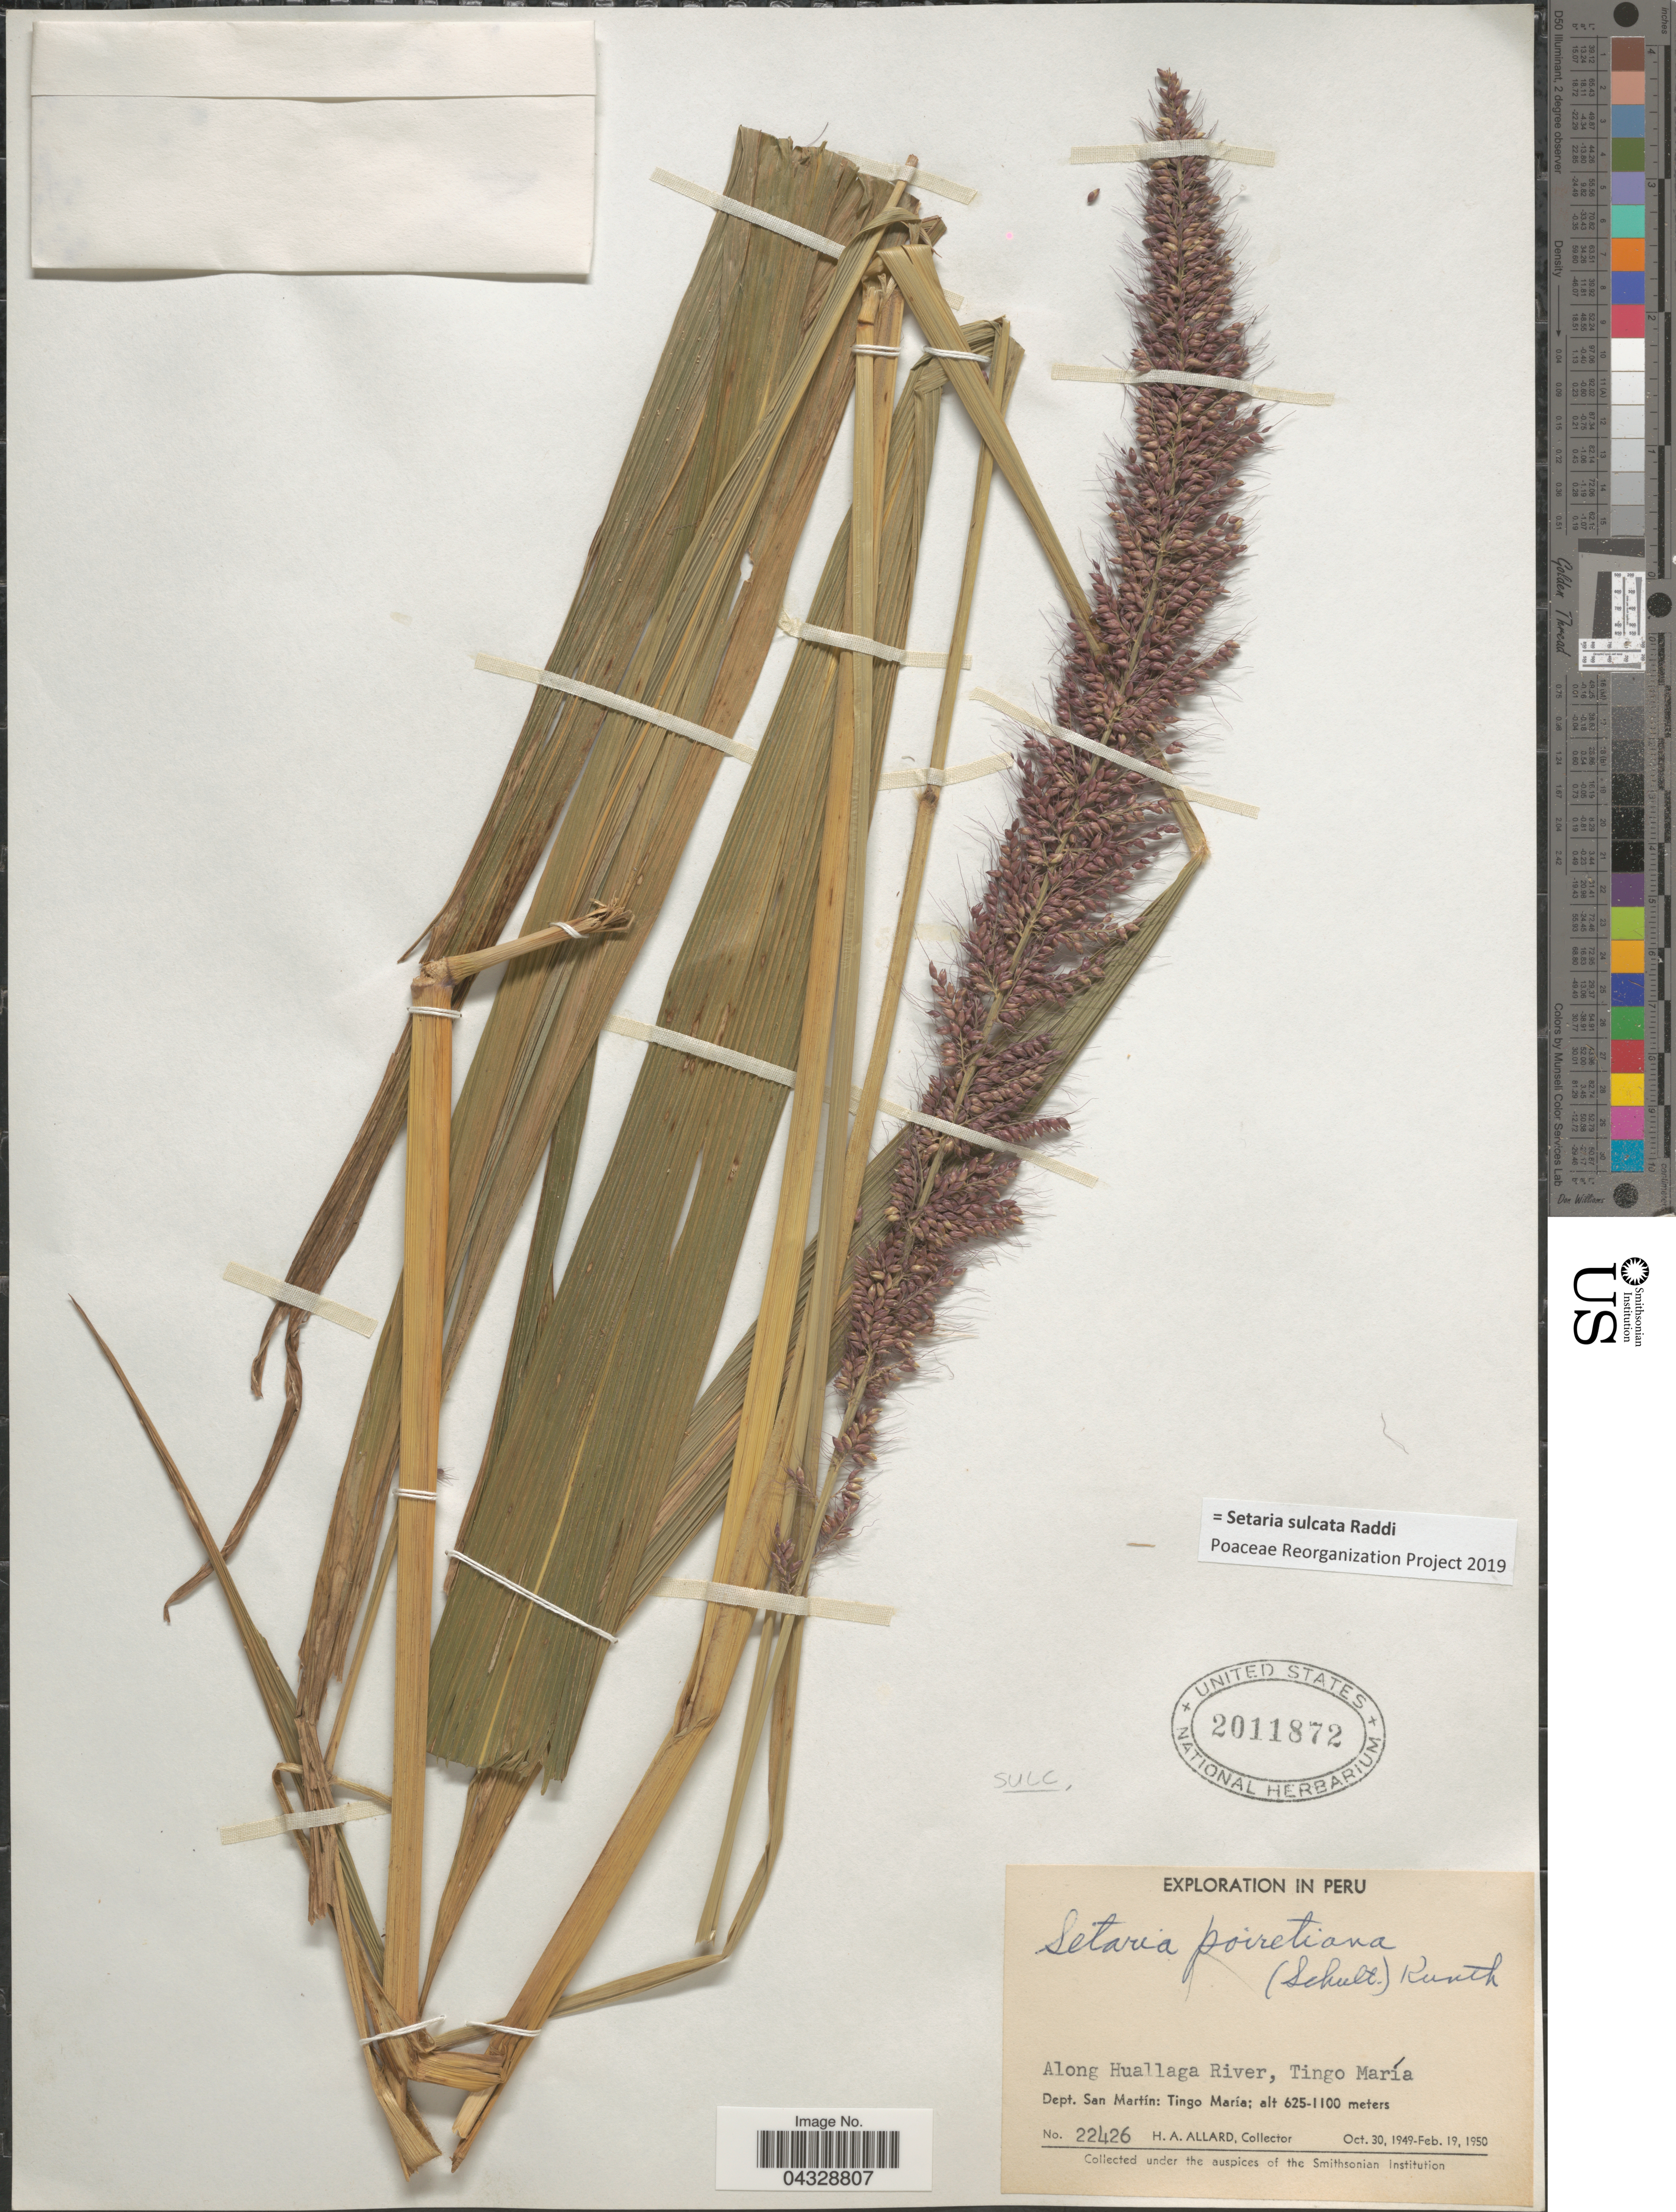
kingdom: Plantae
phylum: Tracheophyta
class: Liliopsida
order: Poales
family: Poaceae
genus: Setaria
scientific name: Setaria sulcata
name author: Raddi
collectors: H. A. Allard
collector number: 22426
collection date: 1949-10-30/1950-02-19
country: Peru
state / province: San Martín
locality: Along Huallaga River, Tingo María. Dept. San Martín: Tingo María.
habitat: along river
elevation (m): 625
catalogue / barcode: US 2011872